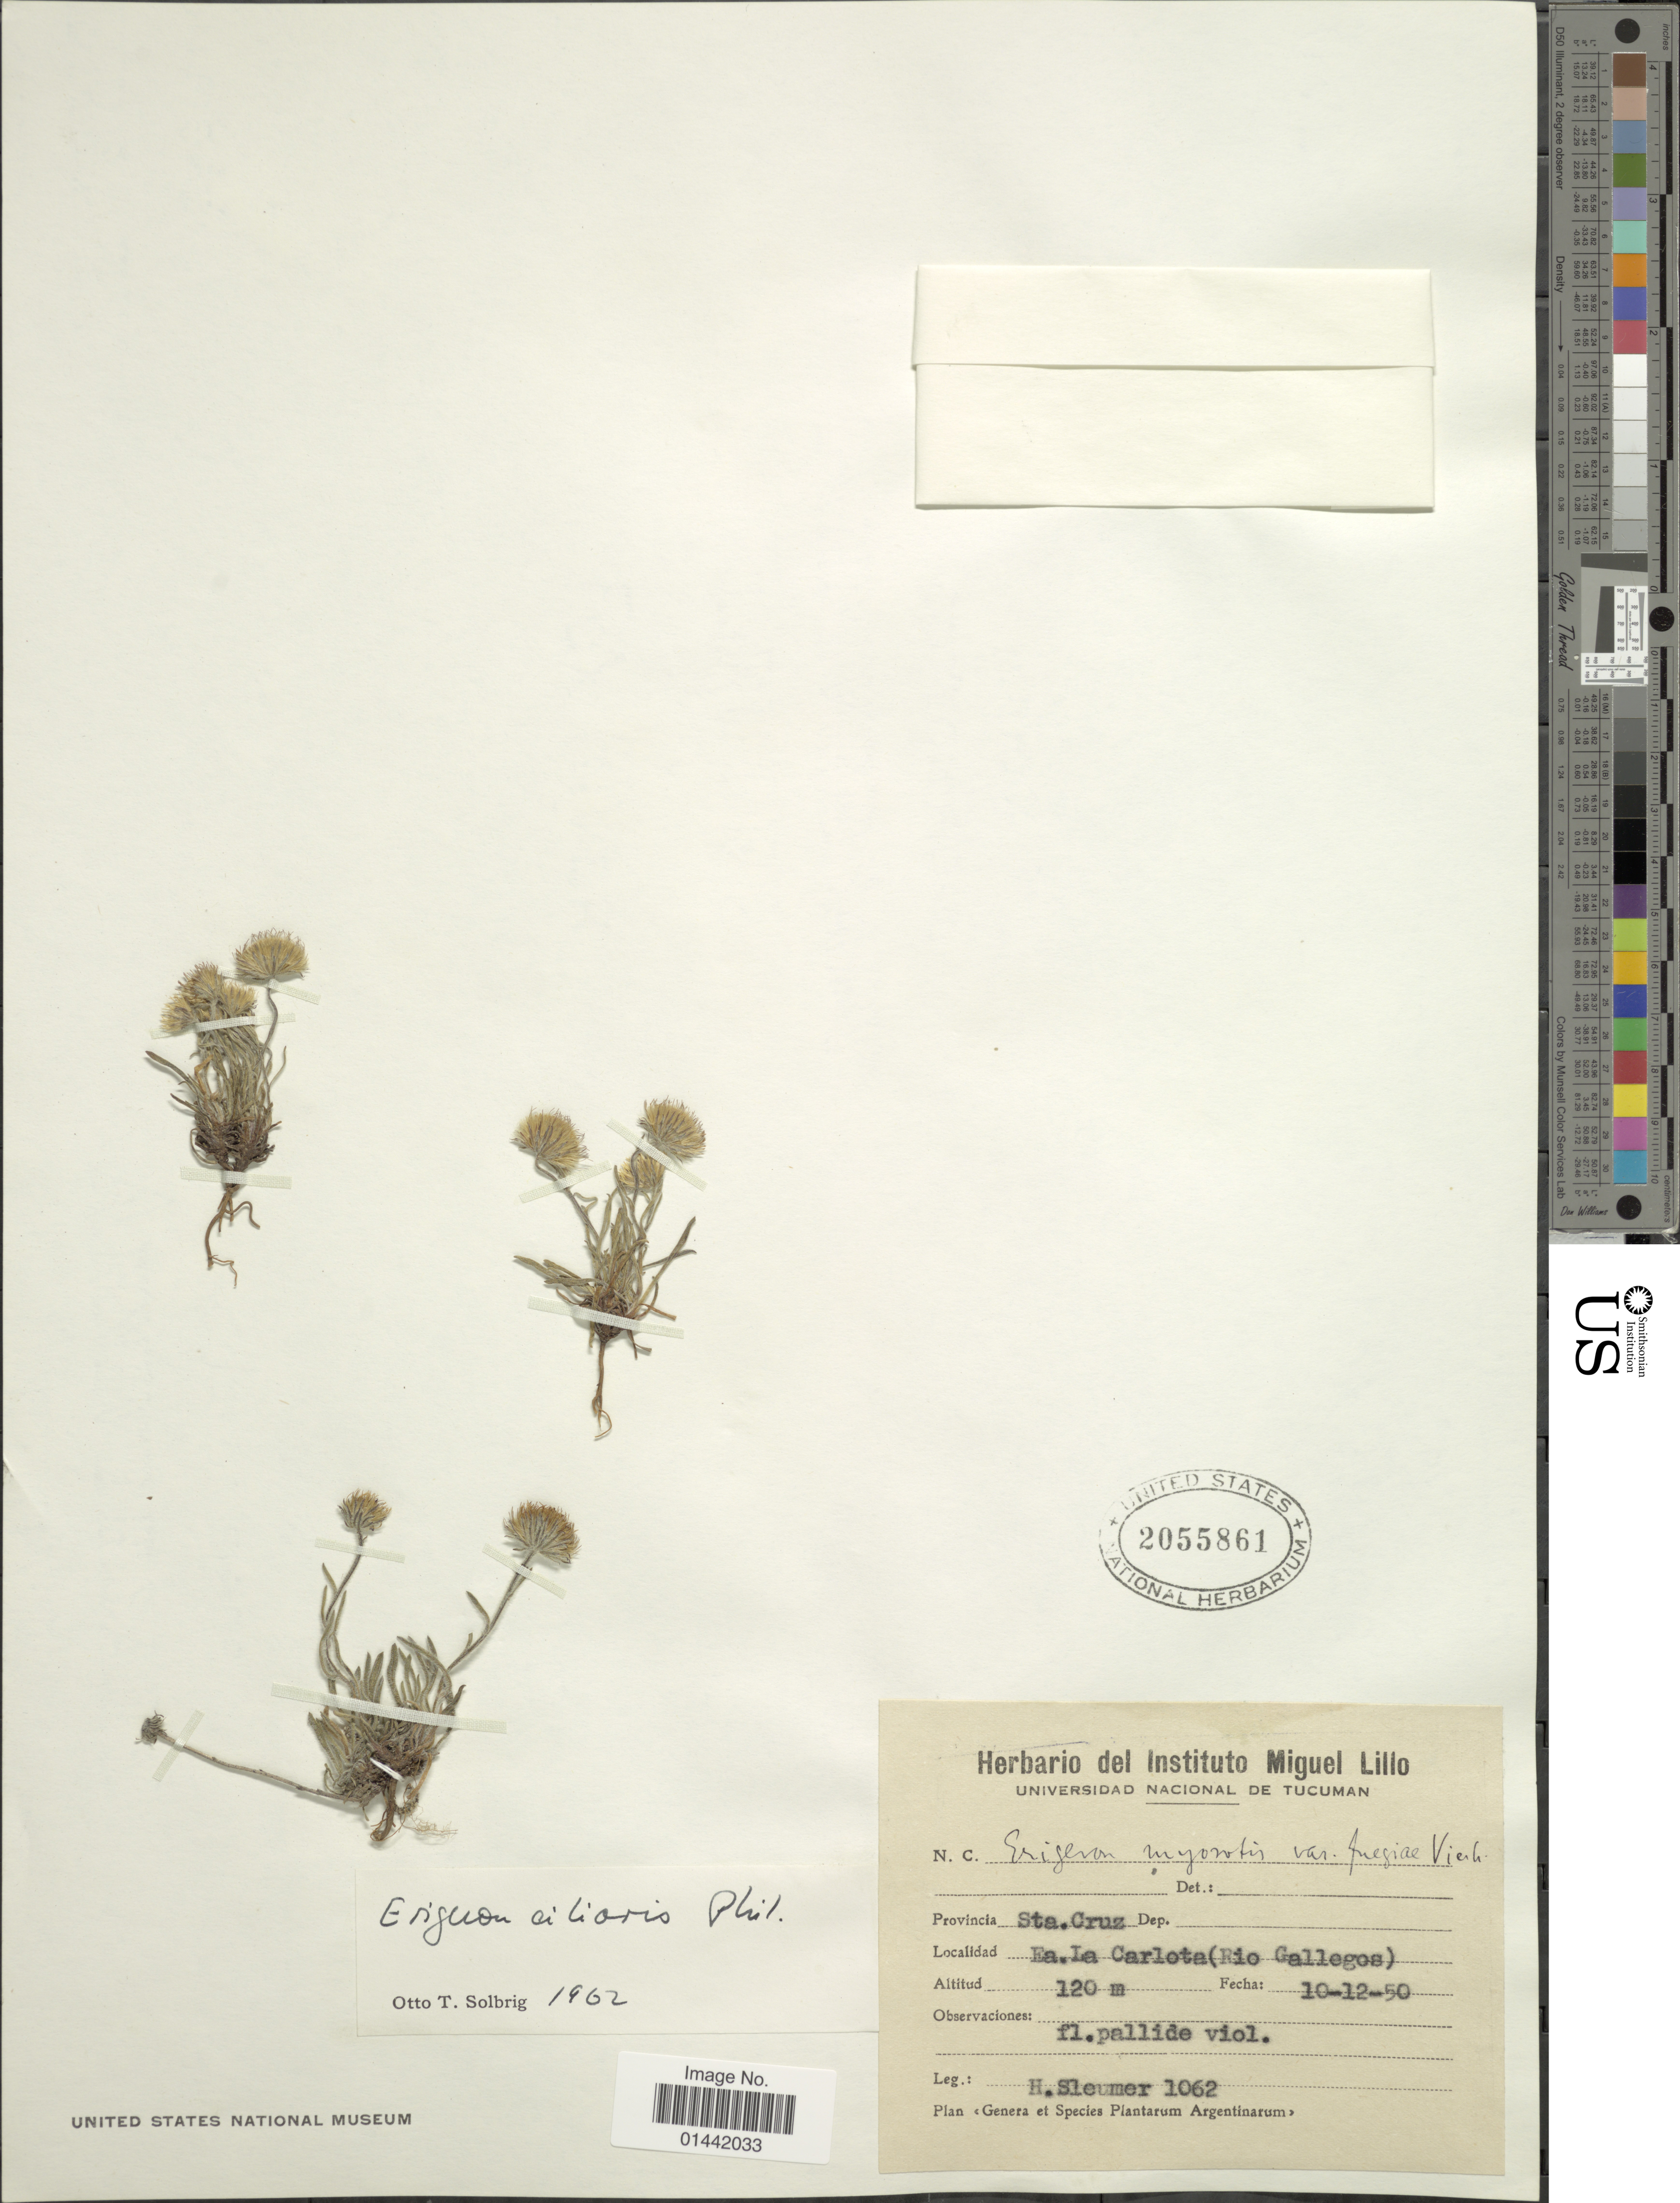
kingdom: Plantae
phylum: Tracheophyta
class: Magnoliopsida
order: Asterales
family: Asteraceae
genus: Erigeron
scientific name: Erigeron ciliaris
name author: Phil.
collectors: H. O. Sleumer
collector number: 1062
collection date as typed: Transcribed d/m/y: 10/12/50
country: Argentina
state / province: Santa Cruz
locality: Ea. La Carlota (Rio Gallegos)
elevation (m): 120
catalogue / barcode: US 2055861